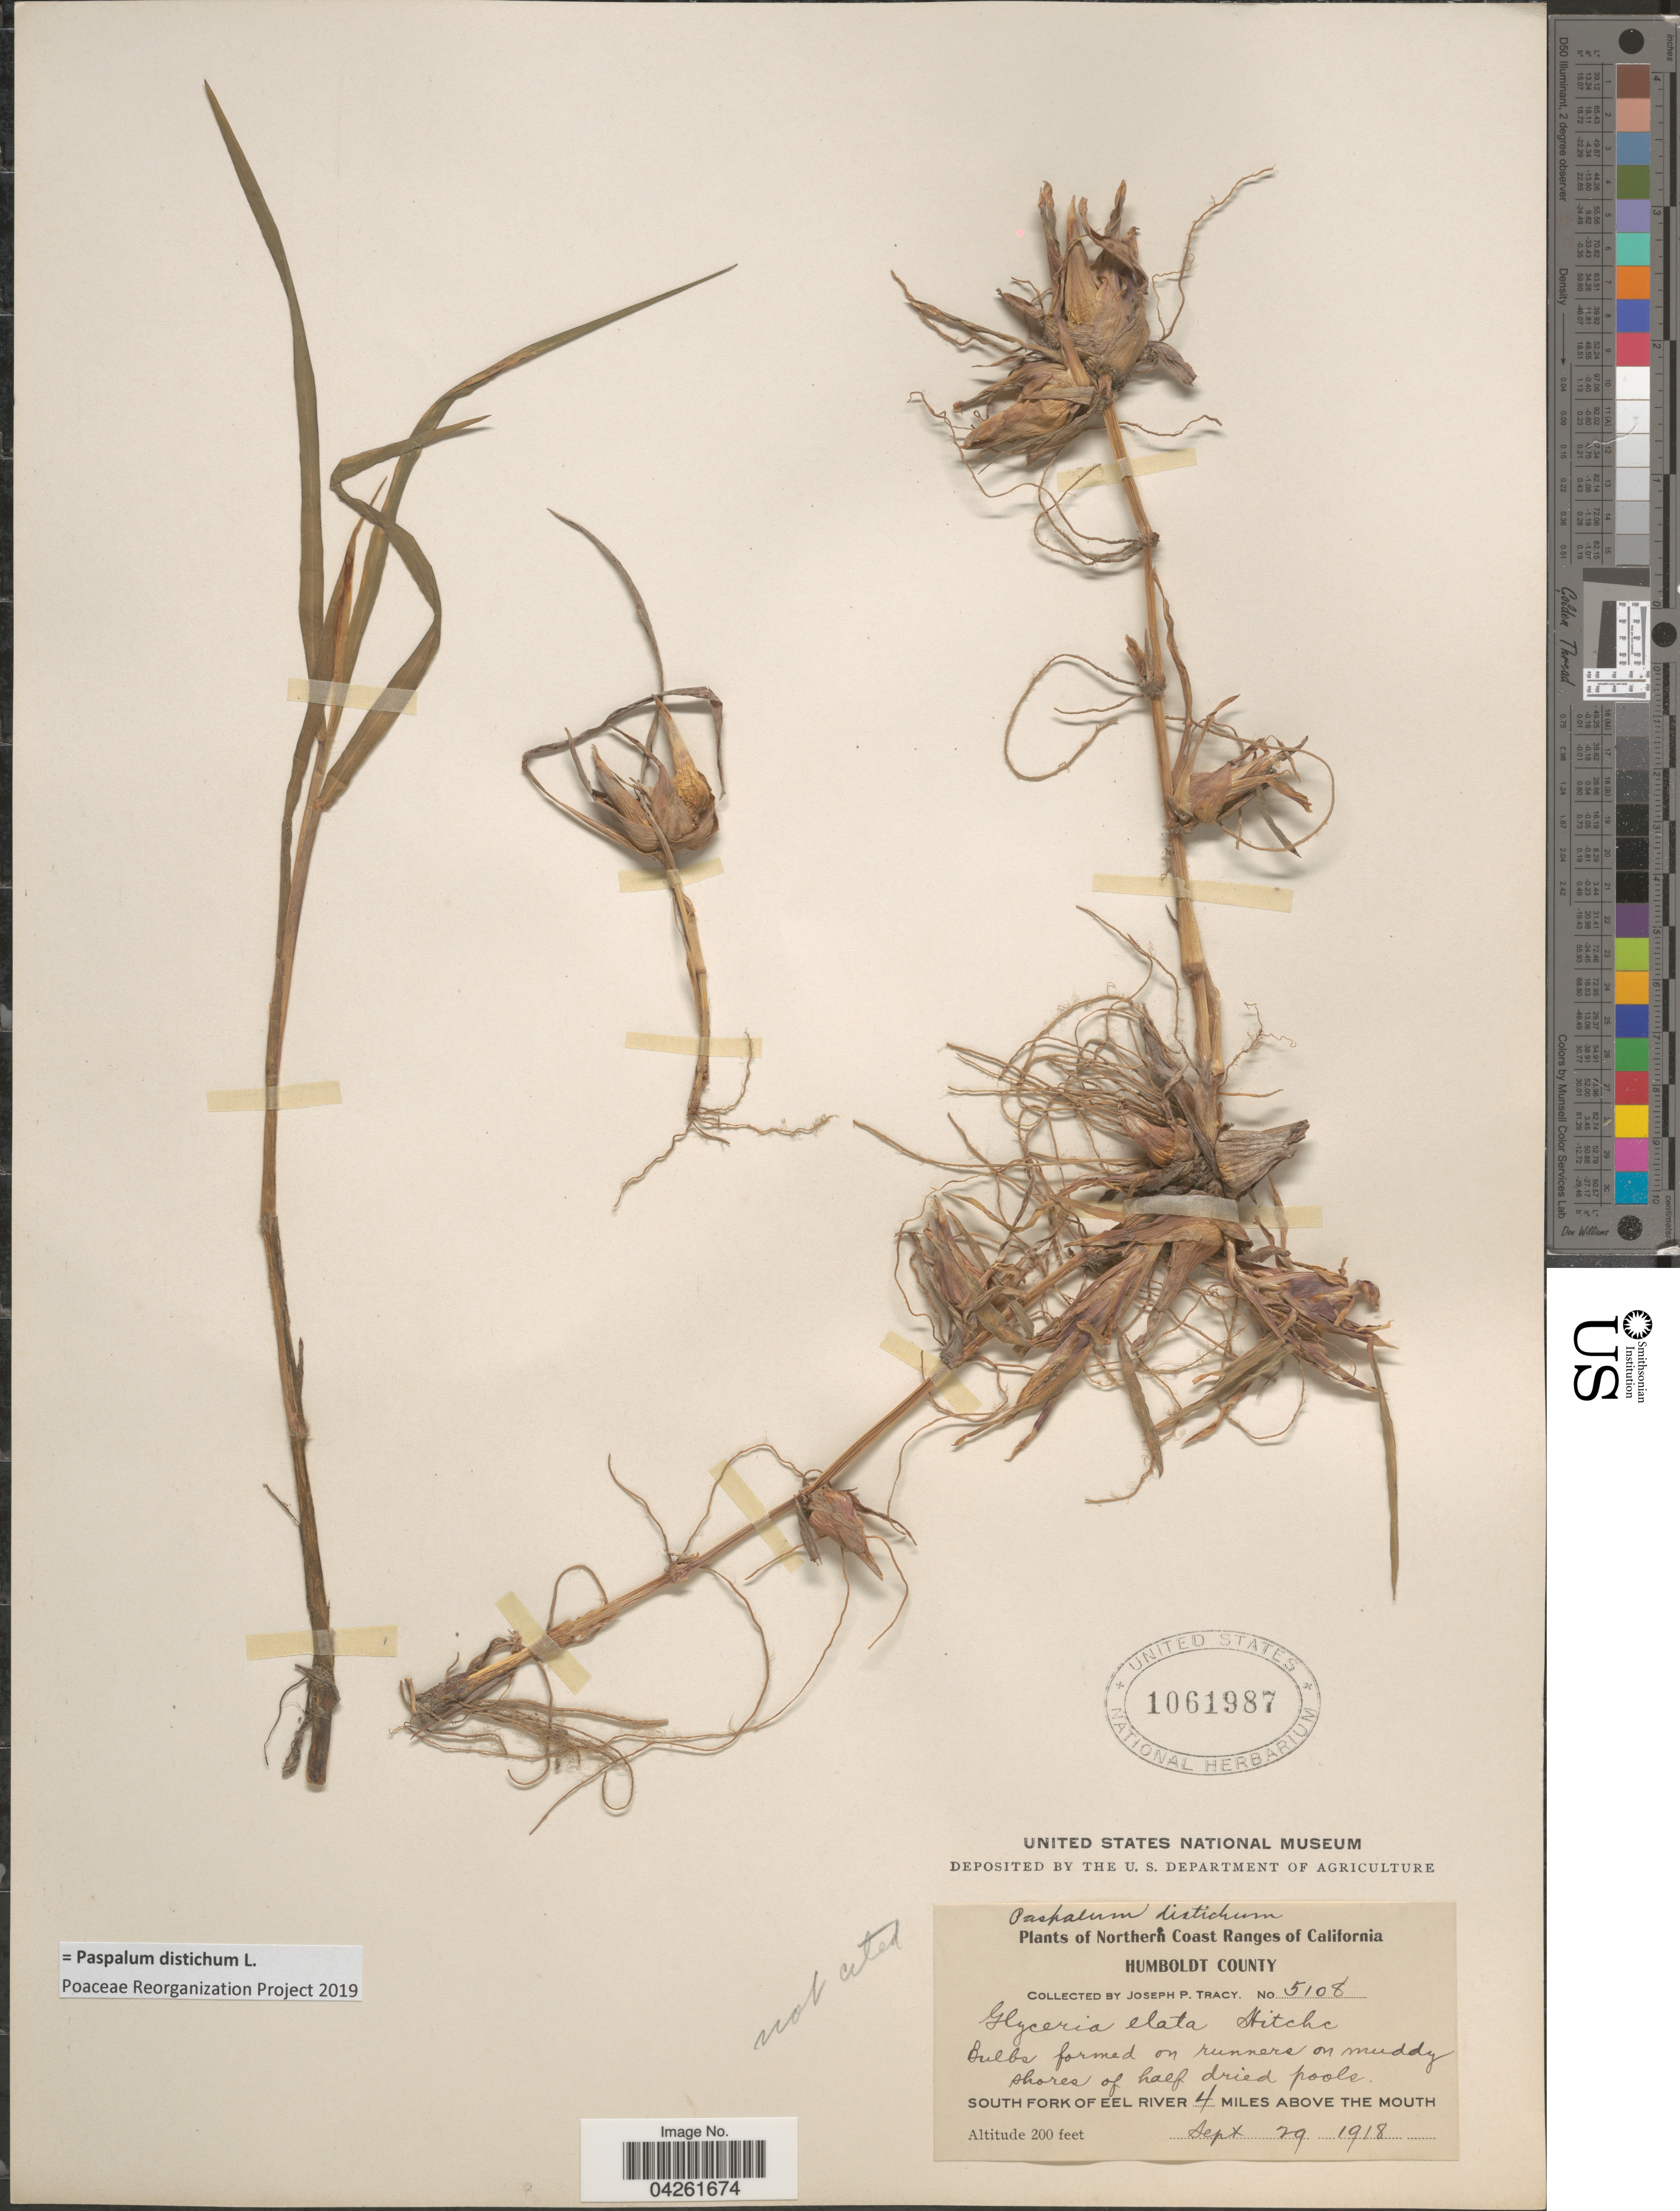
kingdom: Plantae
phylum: Tracheophyta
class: Liliopsida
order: Poales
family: Poaceae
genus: Paspalum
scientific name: Paspalum distichum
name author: L.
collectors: J. Tracy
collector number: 5108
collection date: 1918-09-29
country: United States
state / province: California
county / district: Humboldt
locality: Northern Coast Ranges of California. Humboldt County. South Fork Of Eel River 4 Miles Above The Mouth.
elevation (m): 61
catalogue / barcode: US 1061987